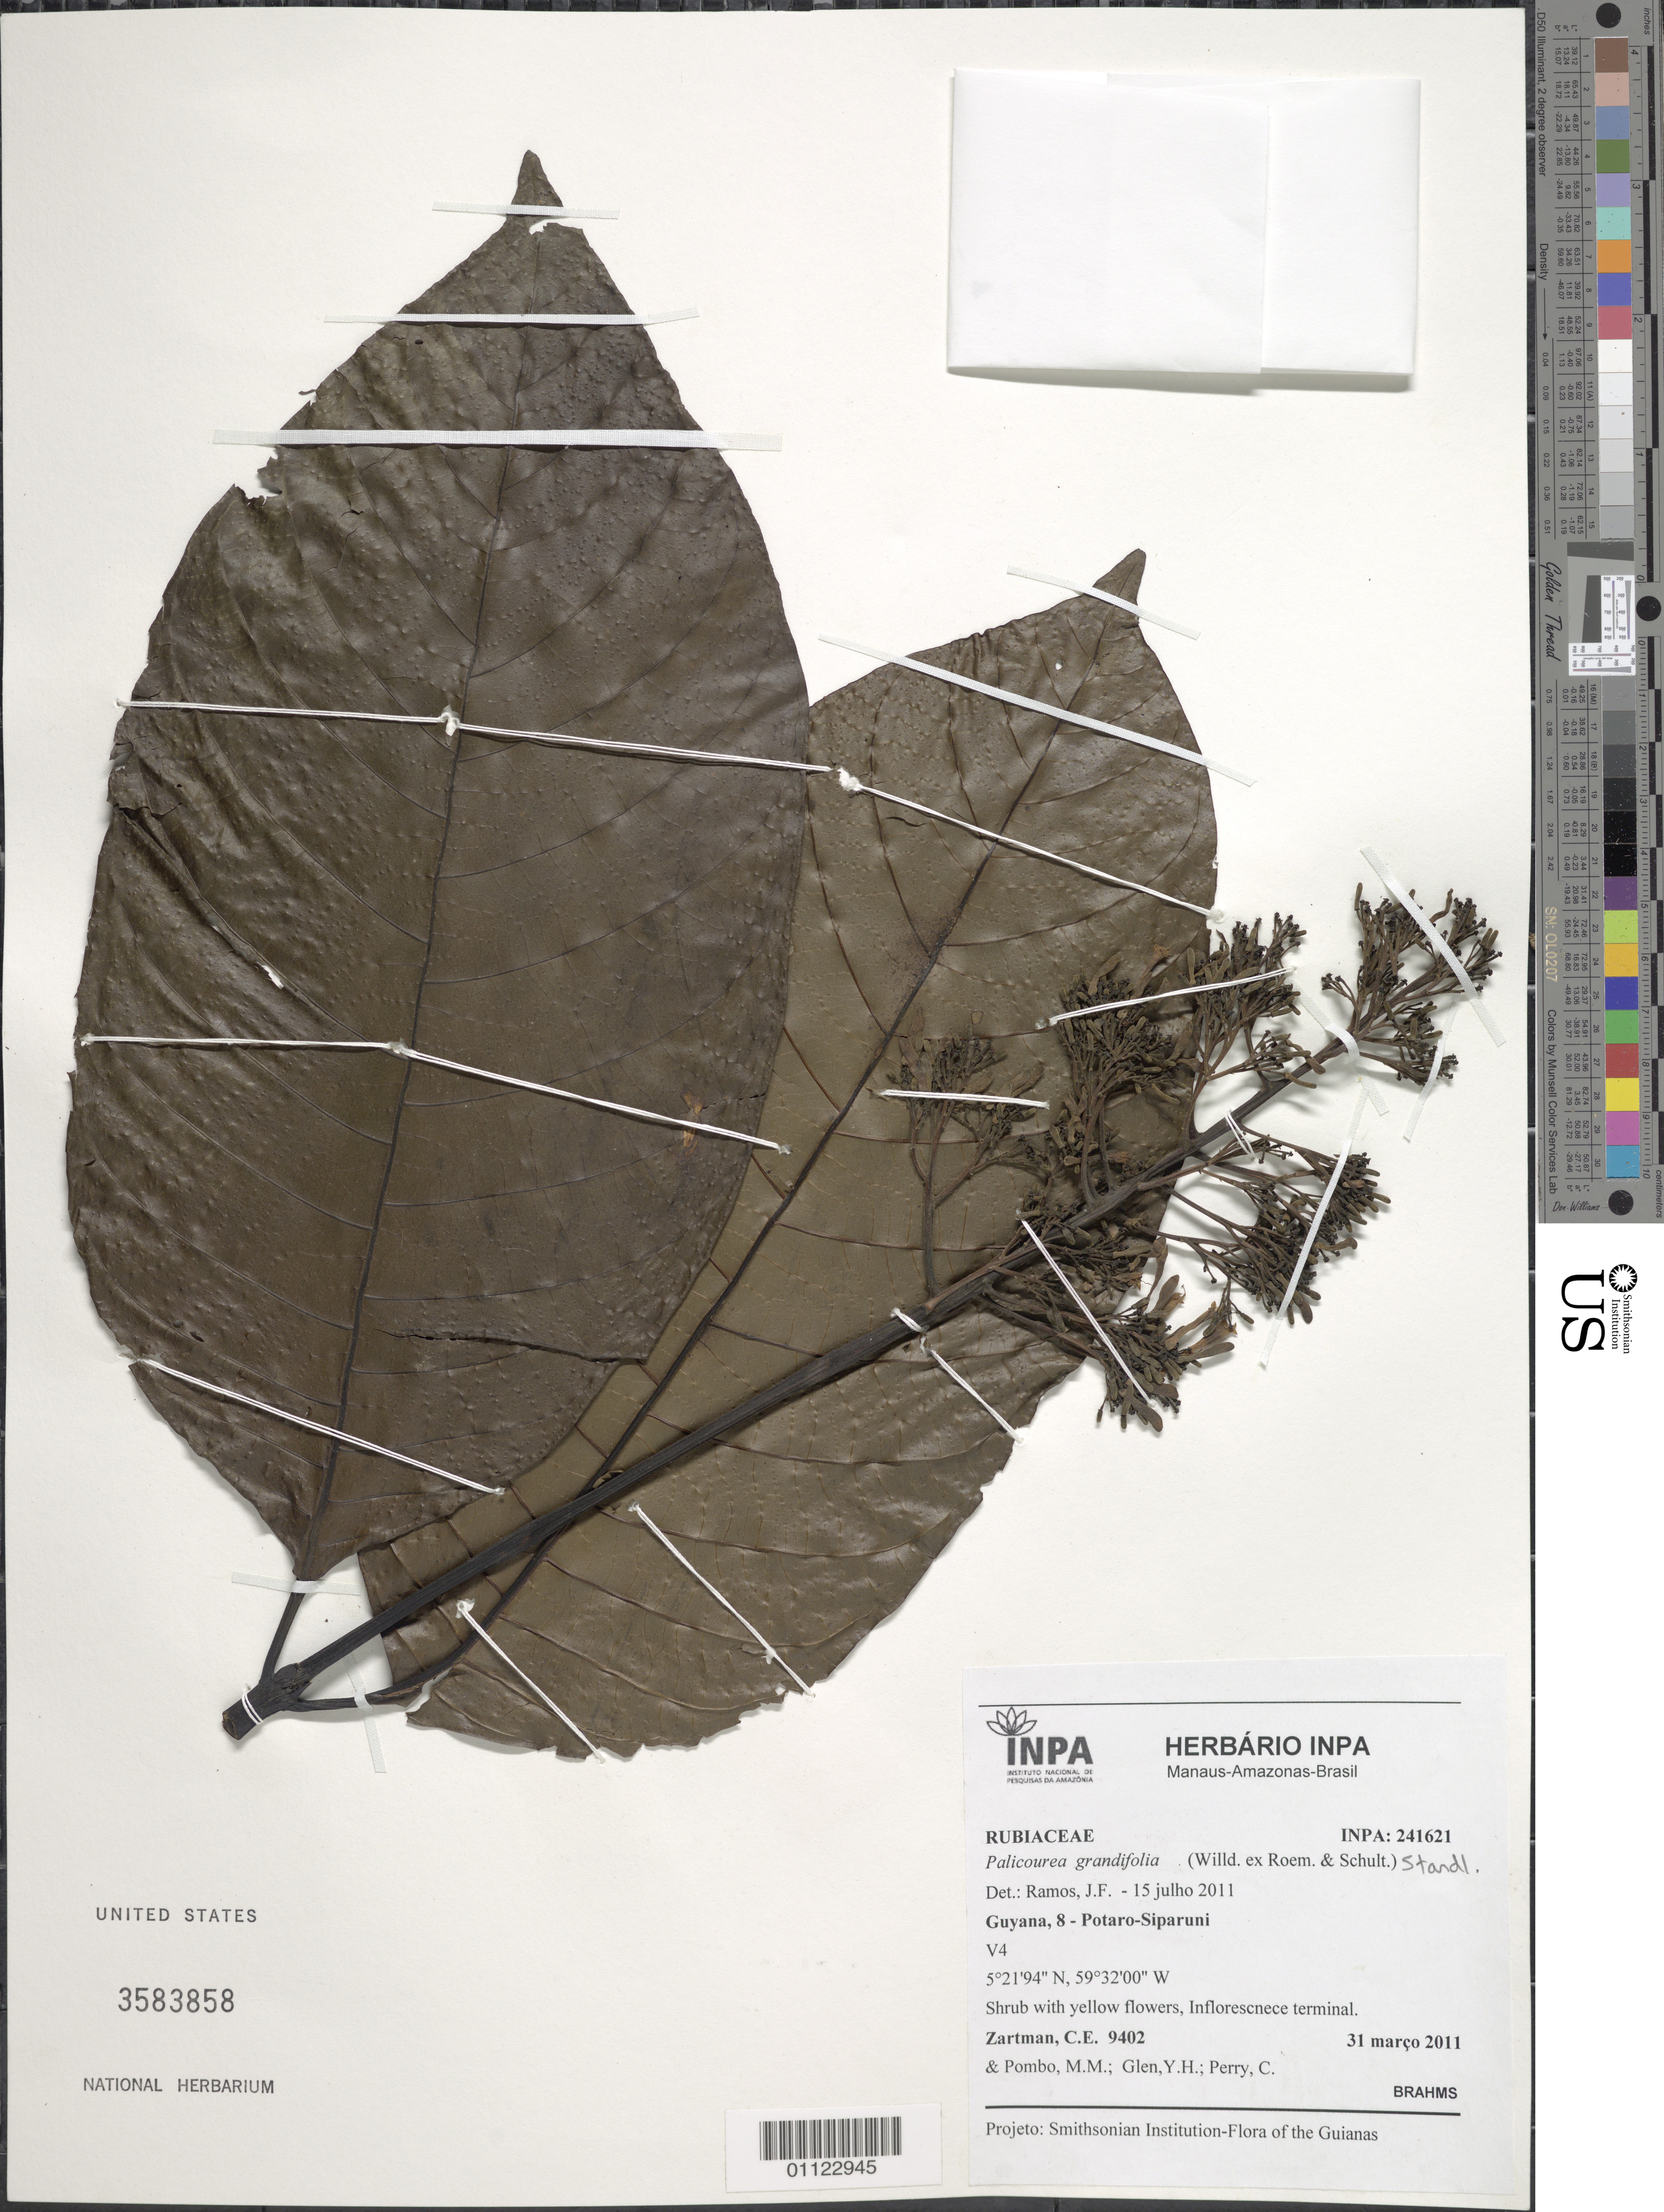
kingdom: Plantae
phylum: Tracheophyta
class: Magnoliopsida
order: Gentianales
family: Rubiaceae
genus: Palicourea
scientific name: Palicourea grandifolia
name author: (Willd. ex Rose & Schult.) Standl.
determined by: Ramos, J. F.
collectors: C. Zartman, M. Pombo, Y. Glen & C. Perry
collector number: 9402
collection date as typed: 31-Mar-11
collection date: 1911-03-31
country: Guyana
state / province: Potaro-Siparuni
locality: V4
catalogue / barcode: US 3583858